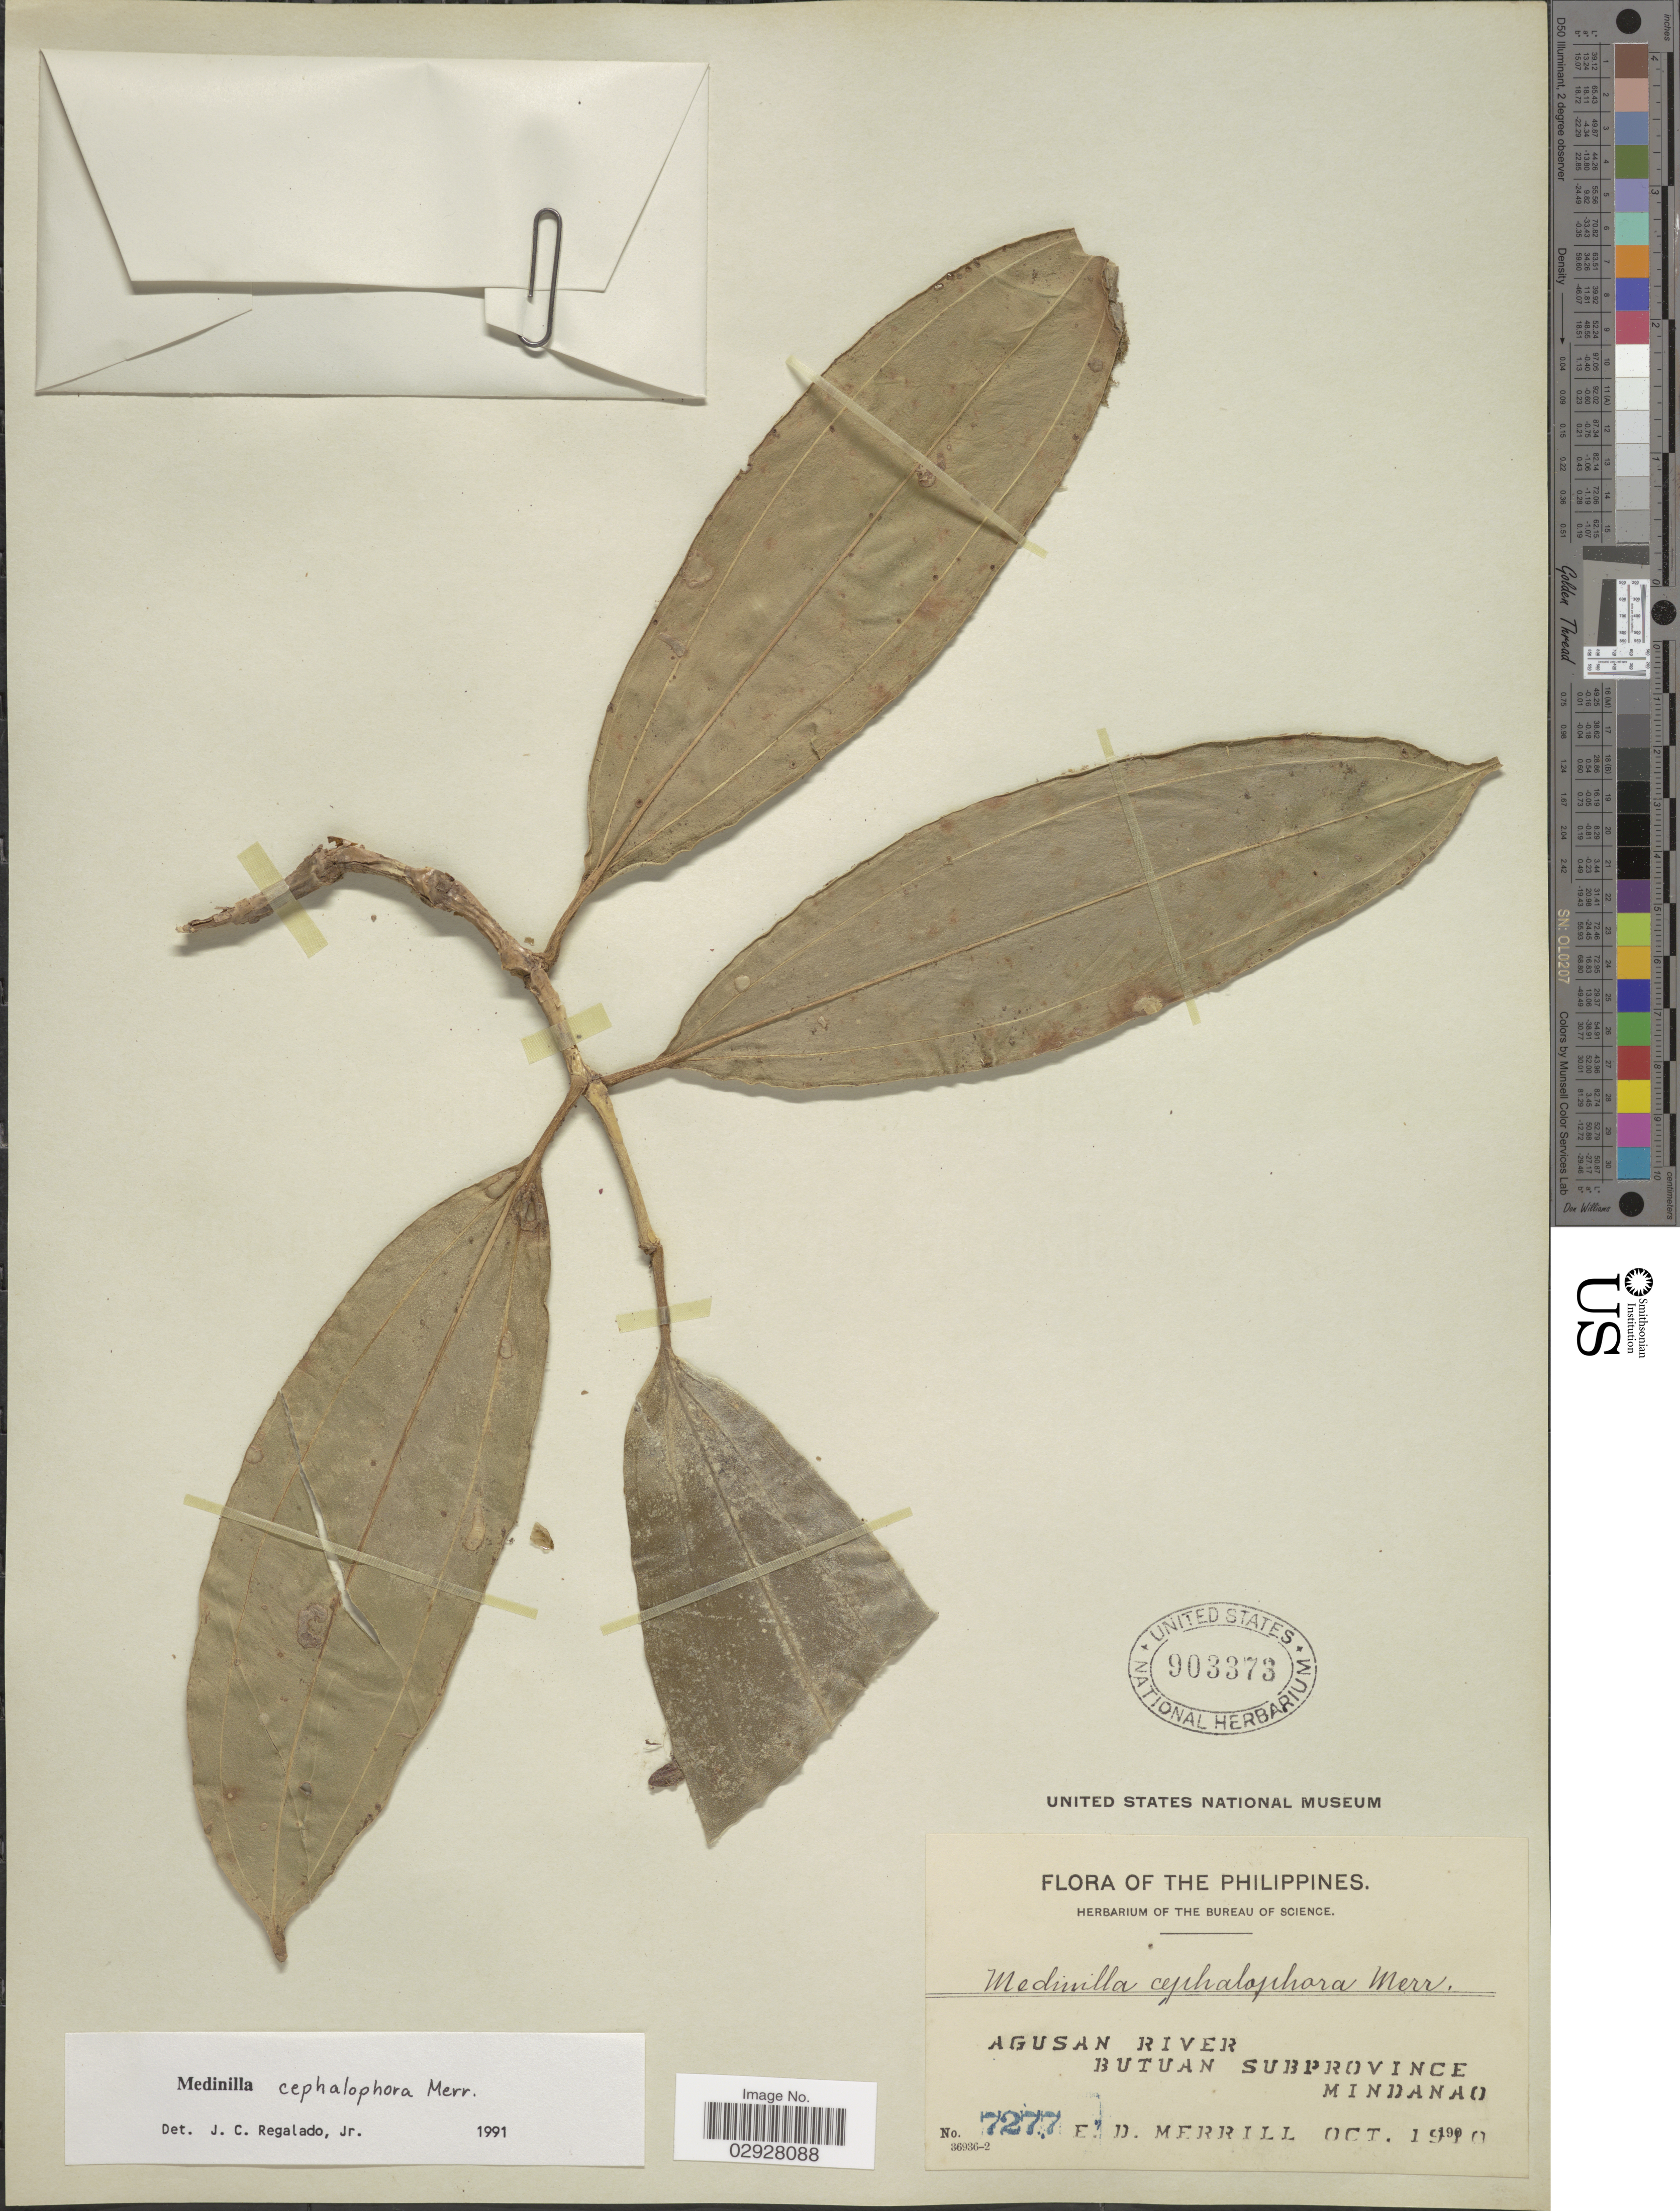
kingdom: Plantae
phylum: Tracheophyta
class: Magnoliopsida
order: Myrtales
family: Melastomataceae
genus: Medinilla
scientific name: Medinilla cephalophora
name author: Merr.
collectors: E. D. Merrill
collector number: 7277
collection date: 1910-10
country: Philippines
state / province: Caraga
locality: Agusan River, Butuan Subprovince, Mindanao.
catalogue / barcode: US 903373